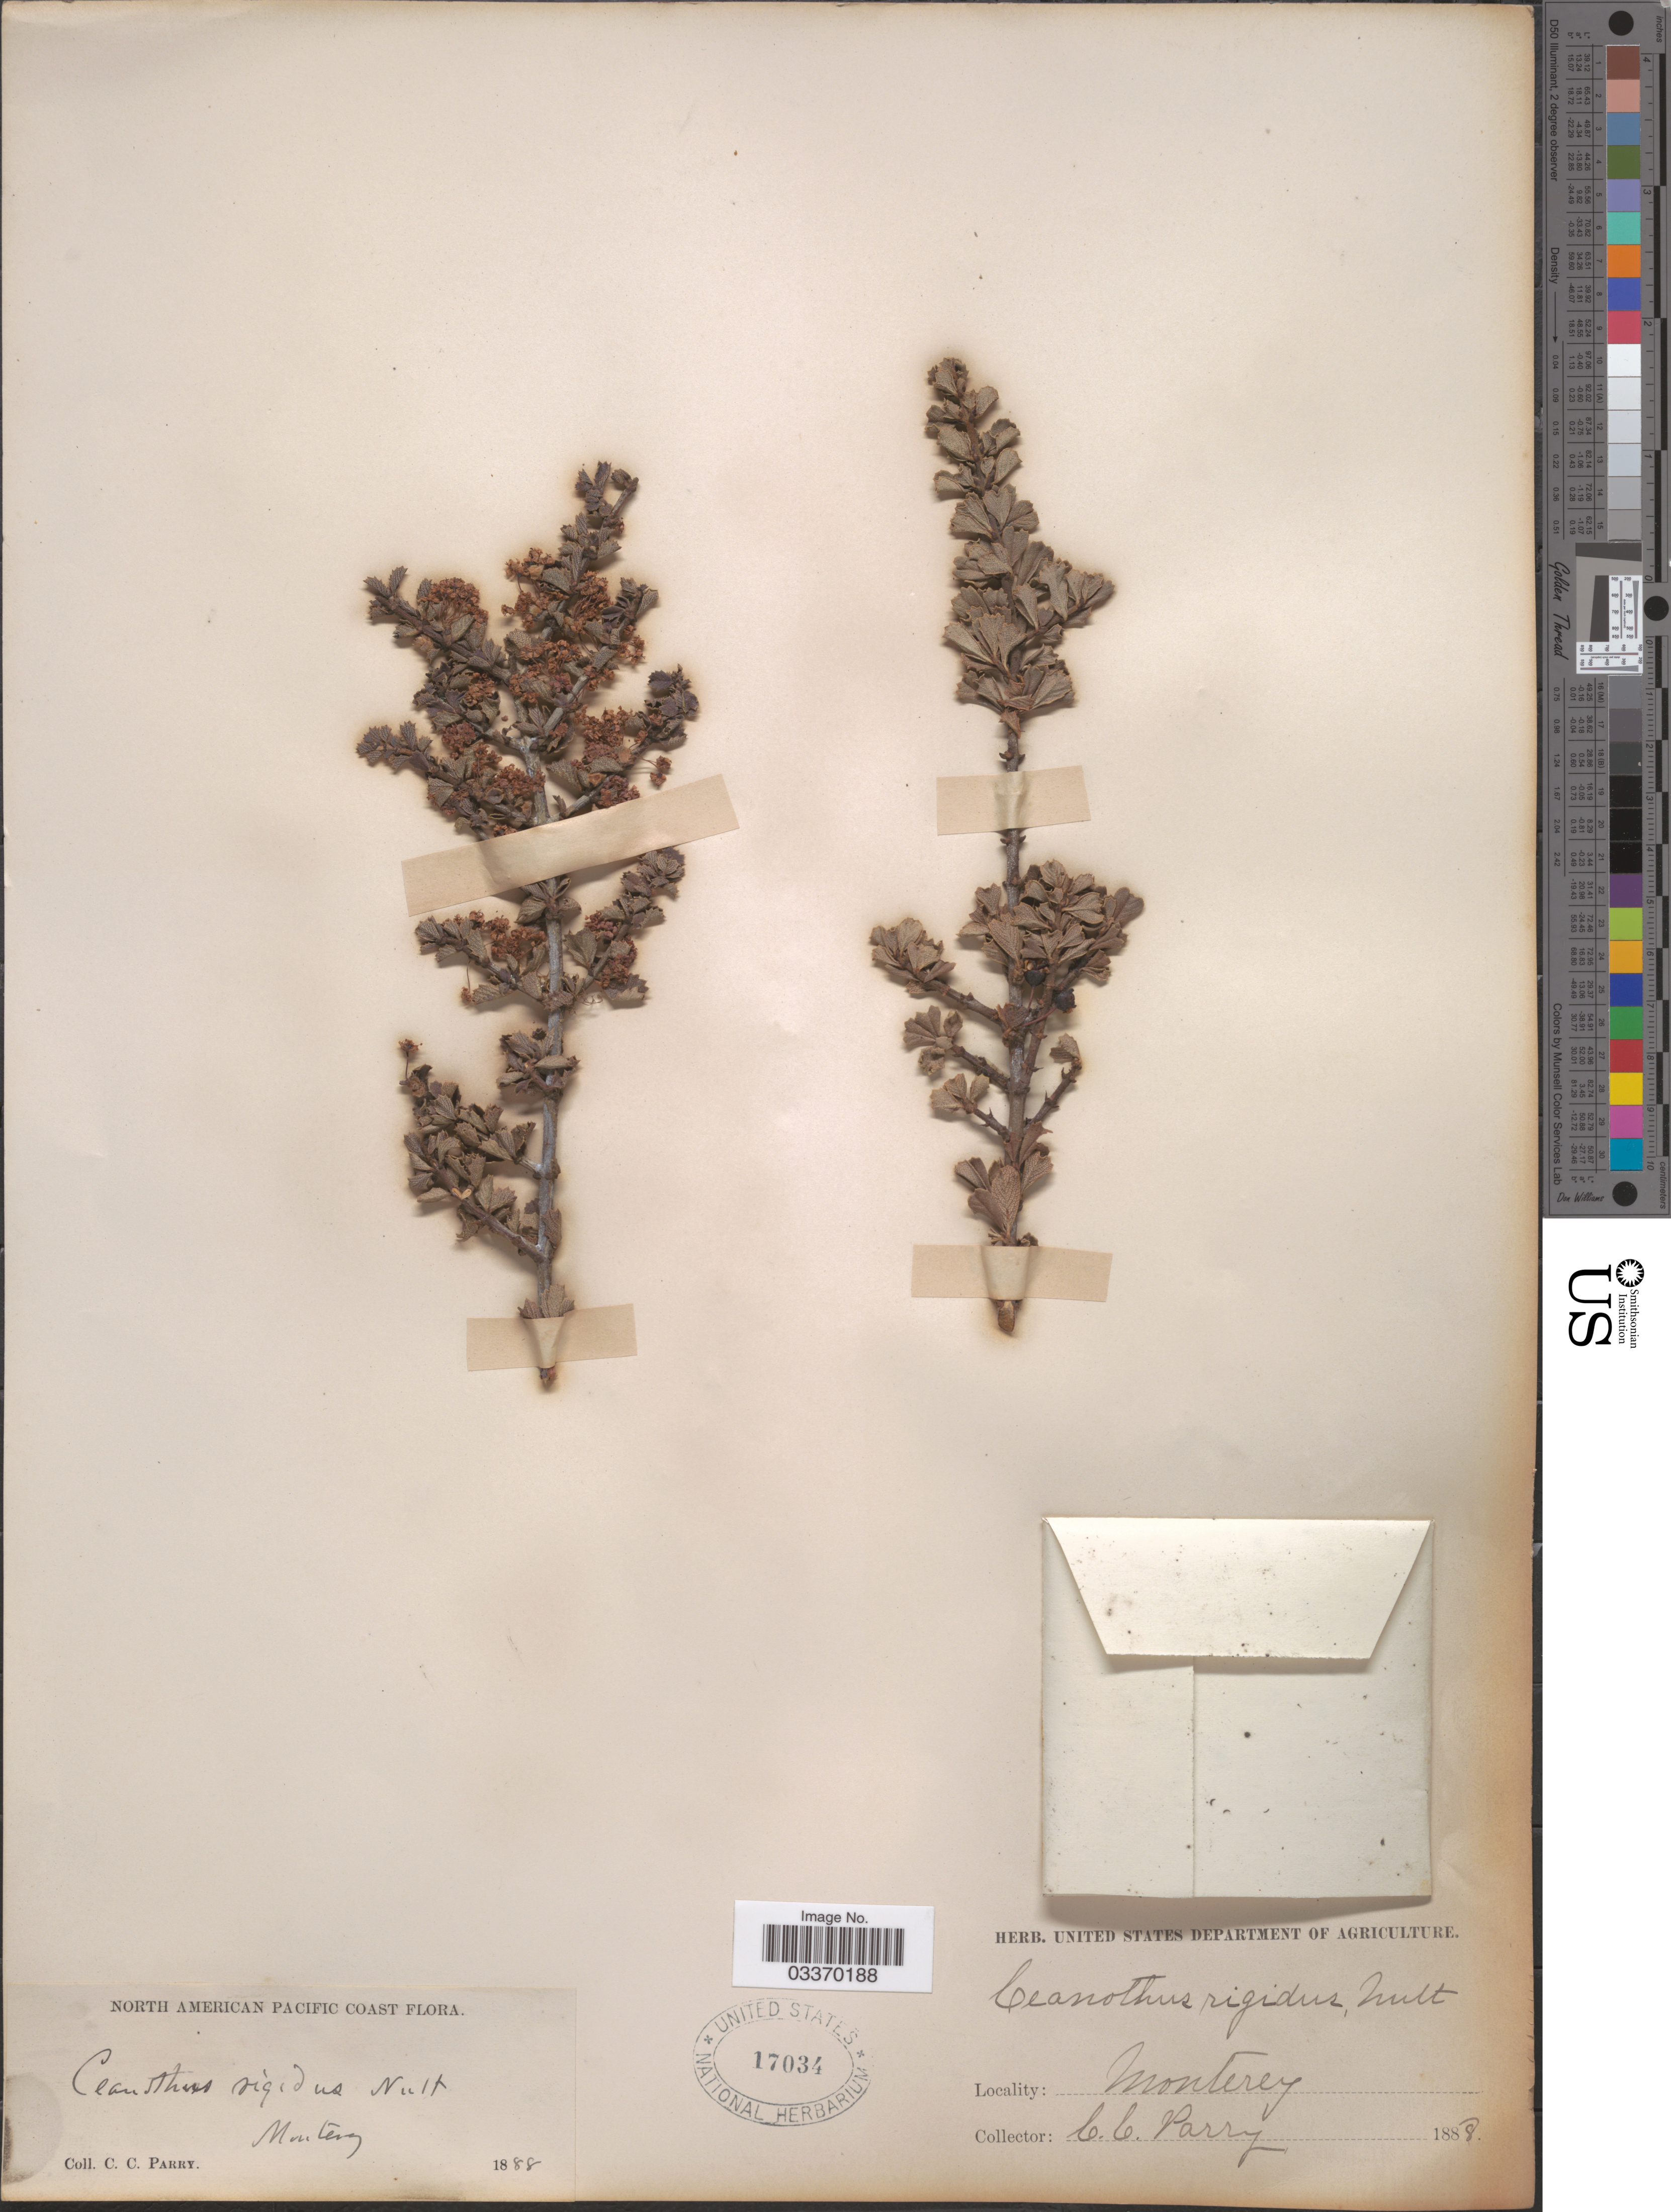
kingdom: Plantae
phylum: Tracheophyta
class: Magnoliopsida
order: Rosales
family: Rhamnaceae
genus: Ceanothus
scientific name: Ceanothus rigidus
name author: Nutt.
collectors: C. C. Parry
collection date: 1888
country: United States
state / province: California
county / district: Monterey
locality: North American Pacific Coast, Monterey.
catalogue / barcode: US 17034